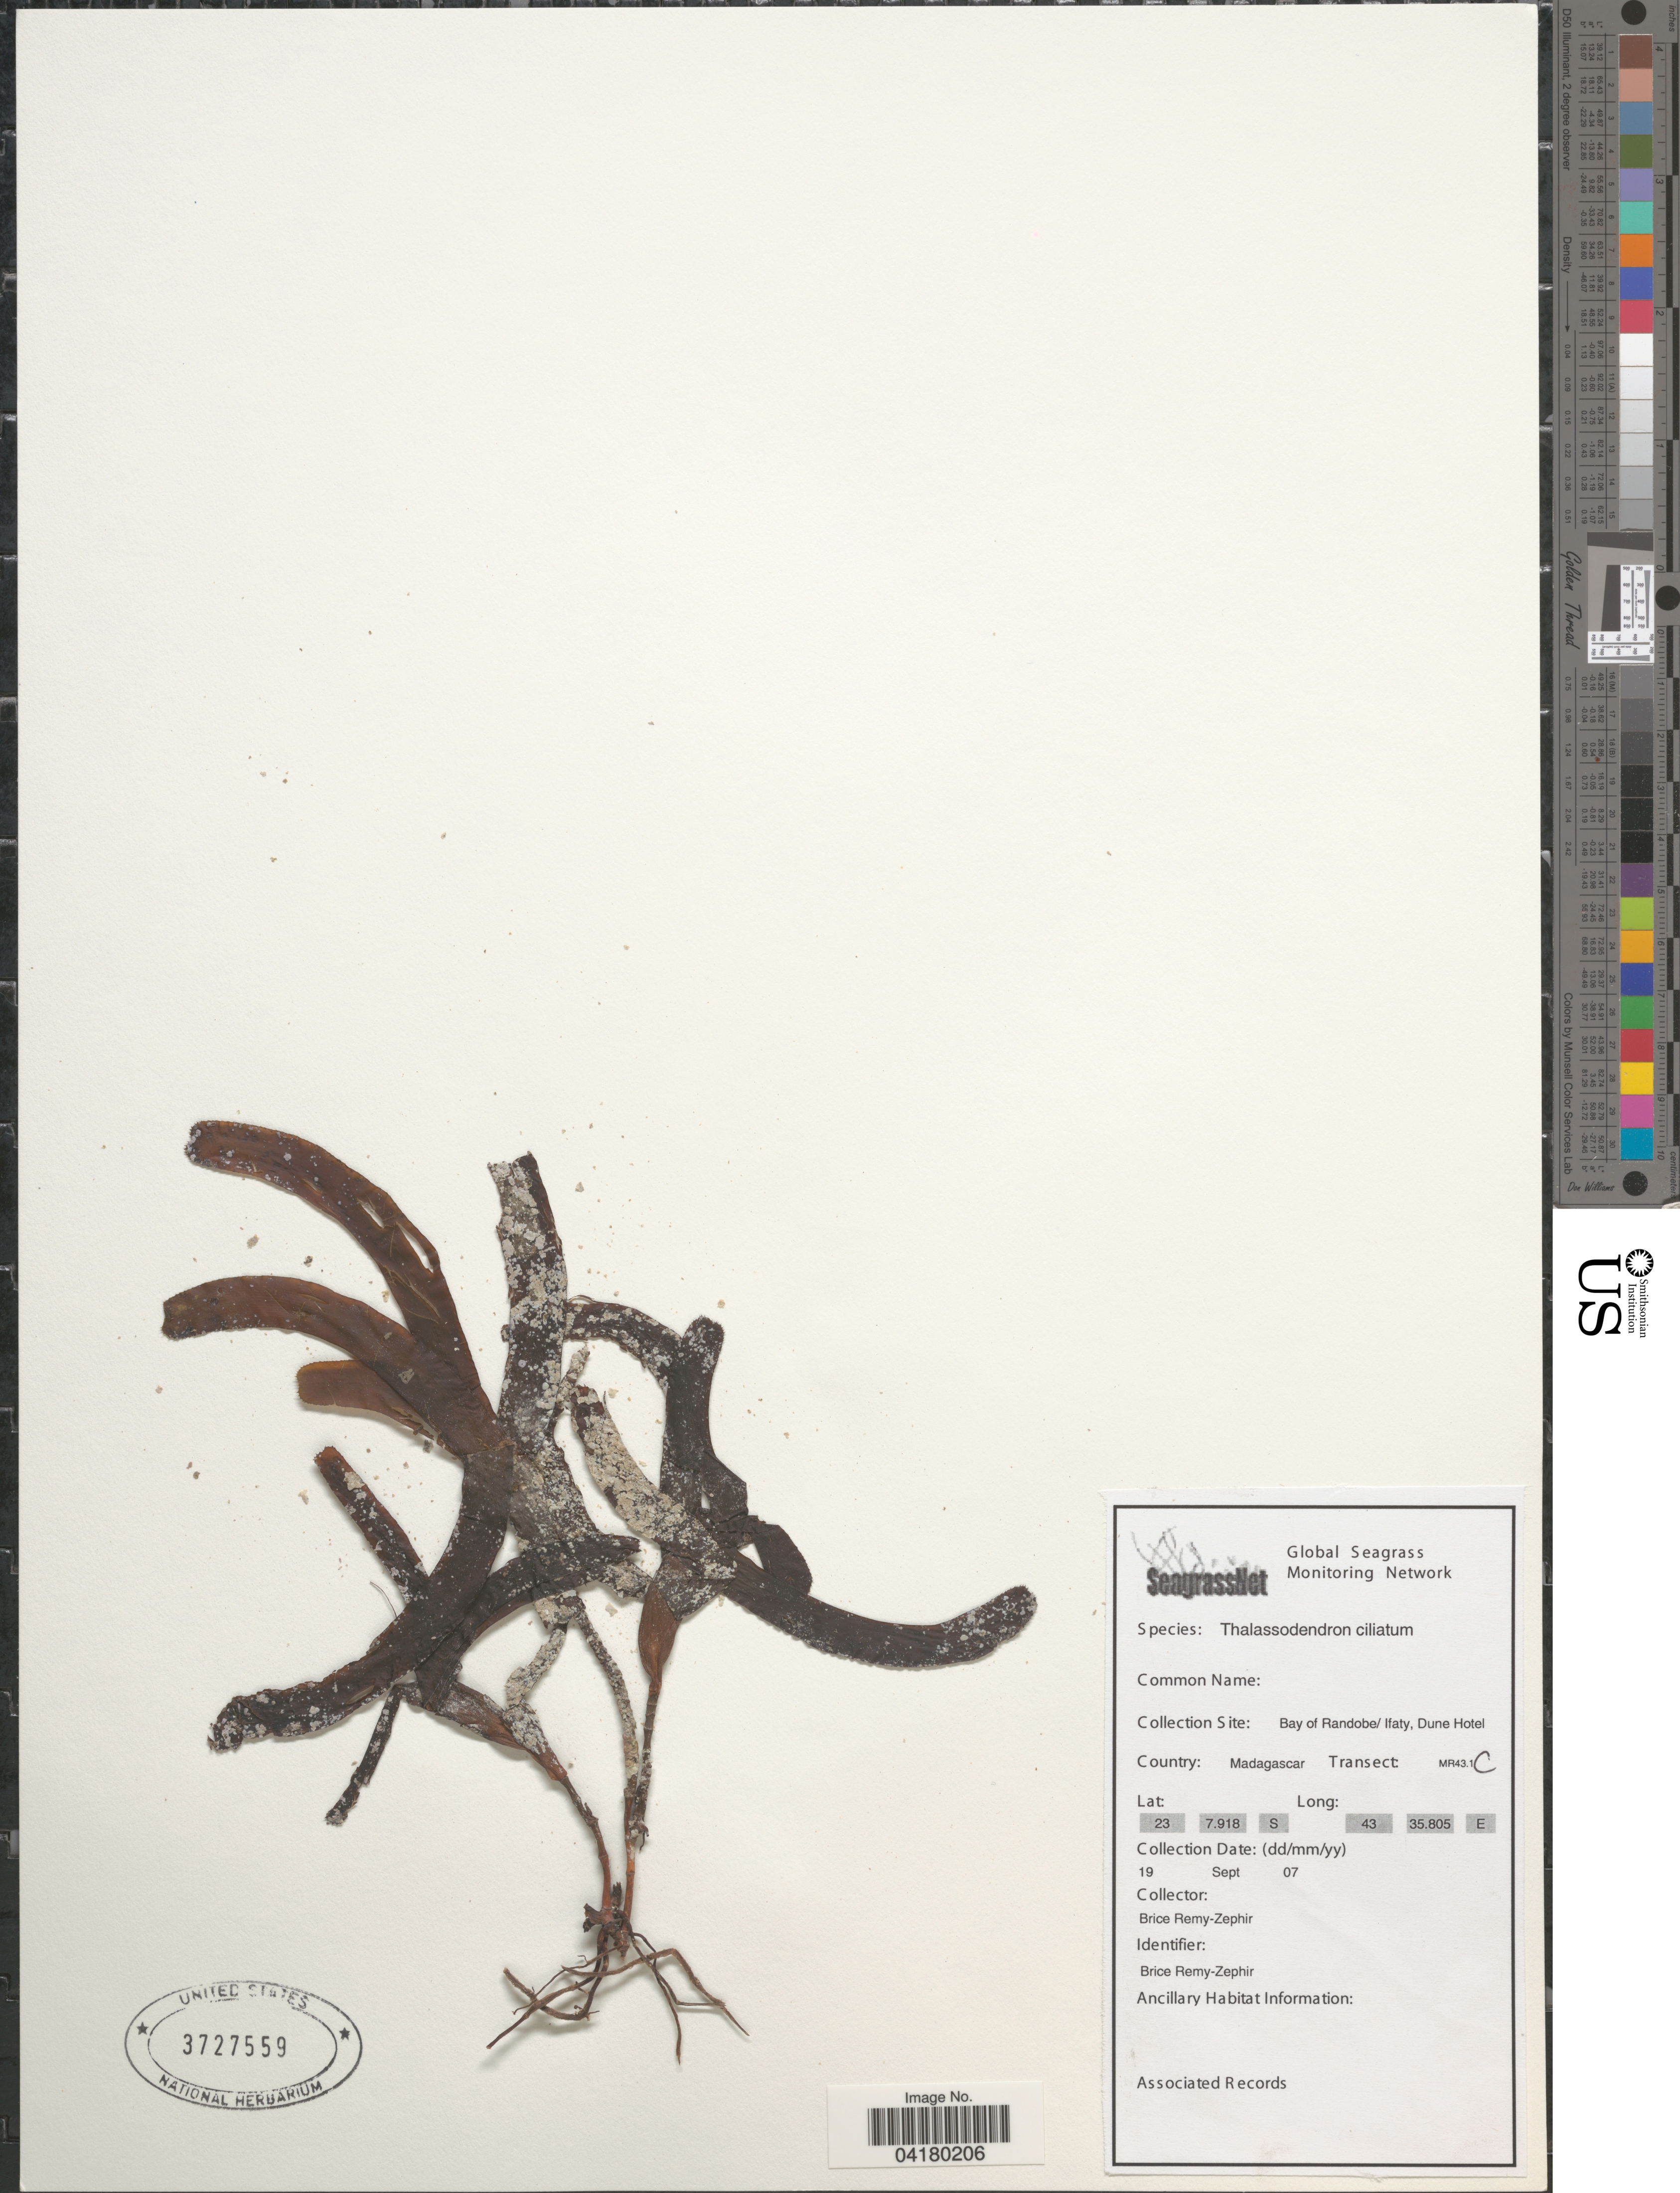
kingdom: Plantae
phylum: Tracheophyta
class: Liliopsida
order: Alismatales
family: Cymodoceaceae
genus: Thalassodendron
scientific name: Thalassodendron ciliatum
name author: (Forssk.) Hartog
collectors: B. Remy-Zephir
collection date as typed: Transcribed d/m/y: 19/9/7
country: Madagascar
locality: Bay of Randobe/ Ifaty, Dune Hotel. Transect: MR43.1C.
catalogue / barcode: US 3727559